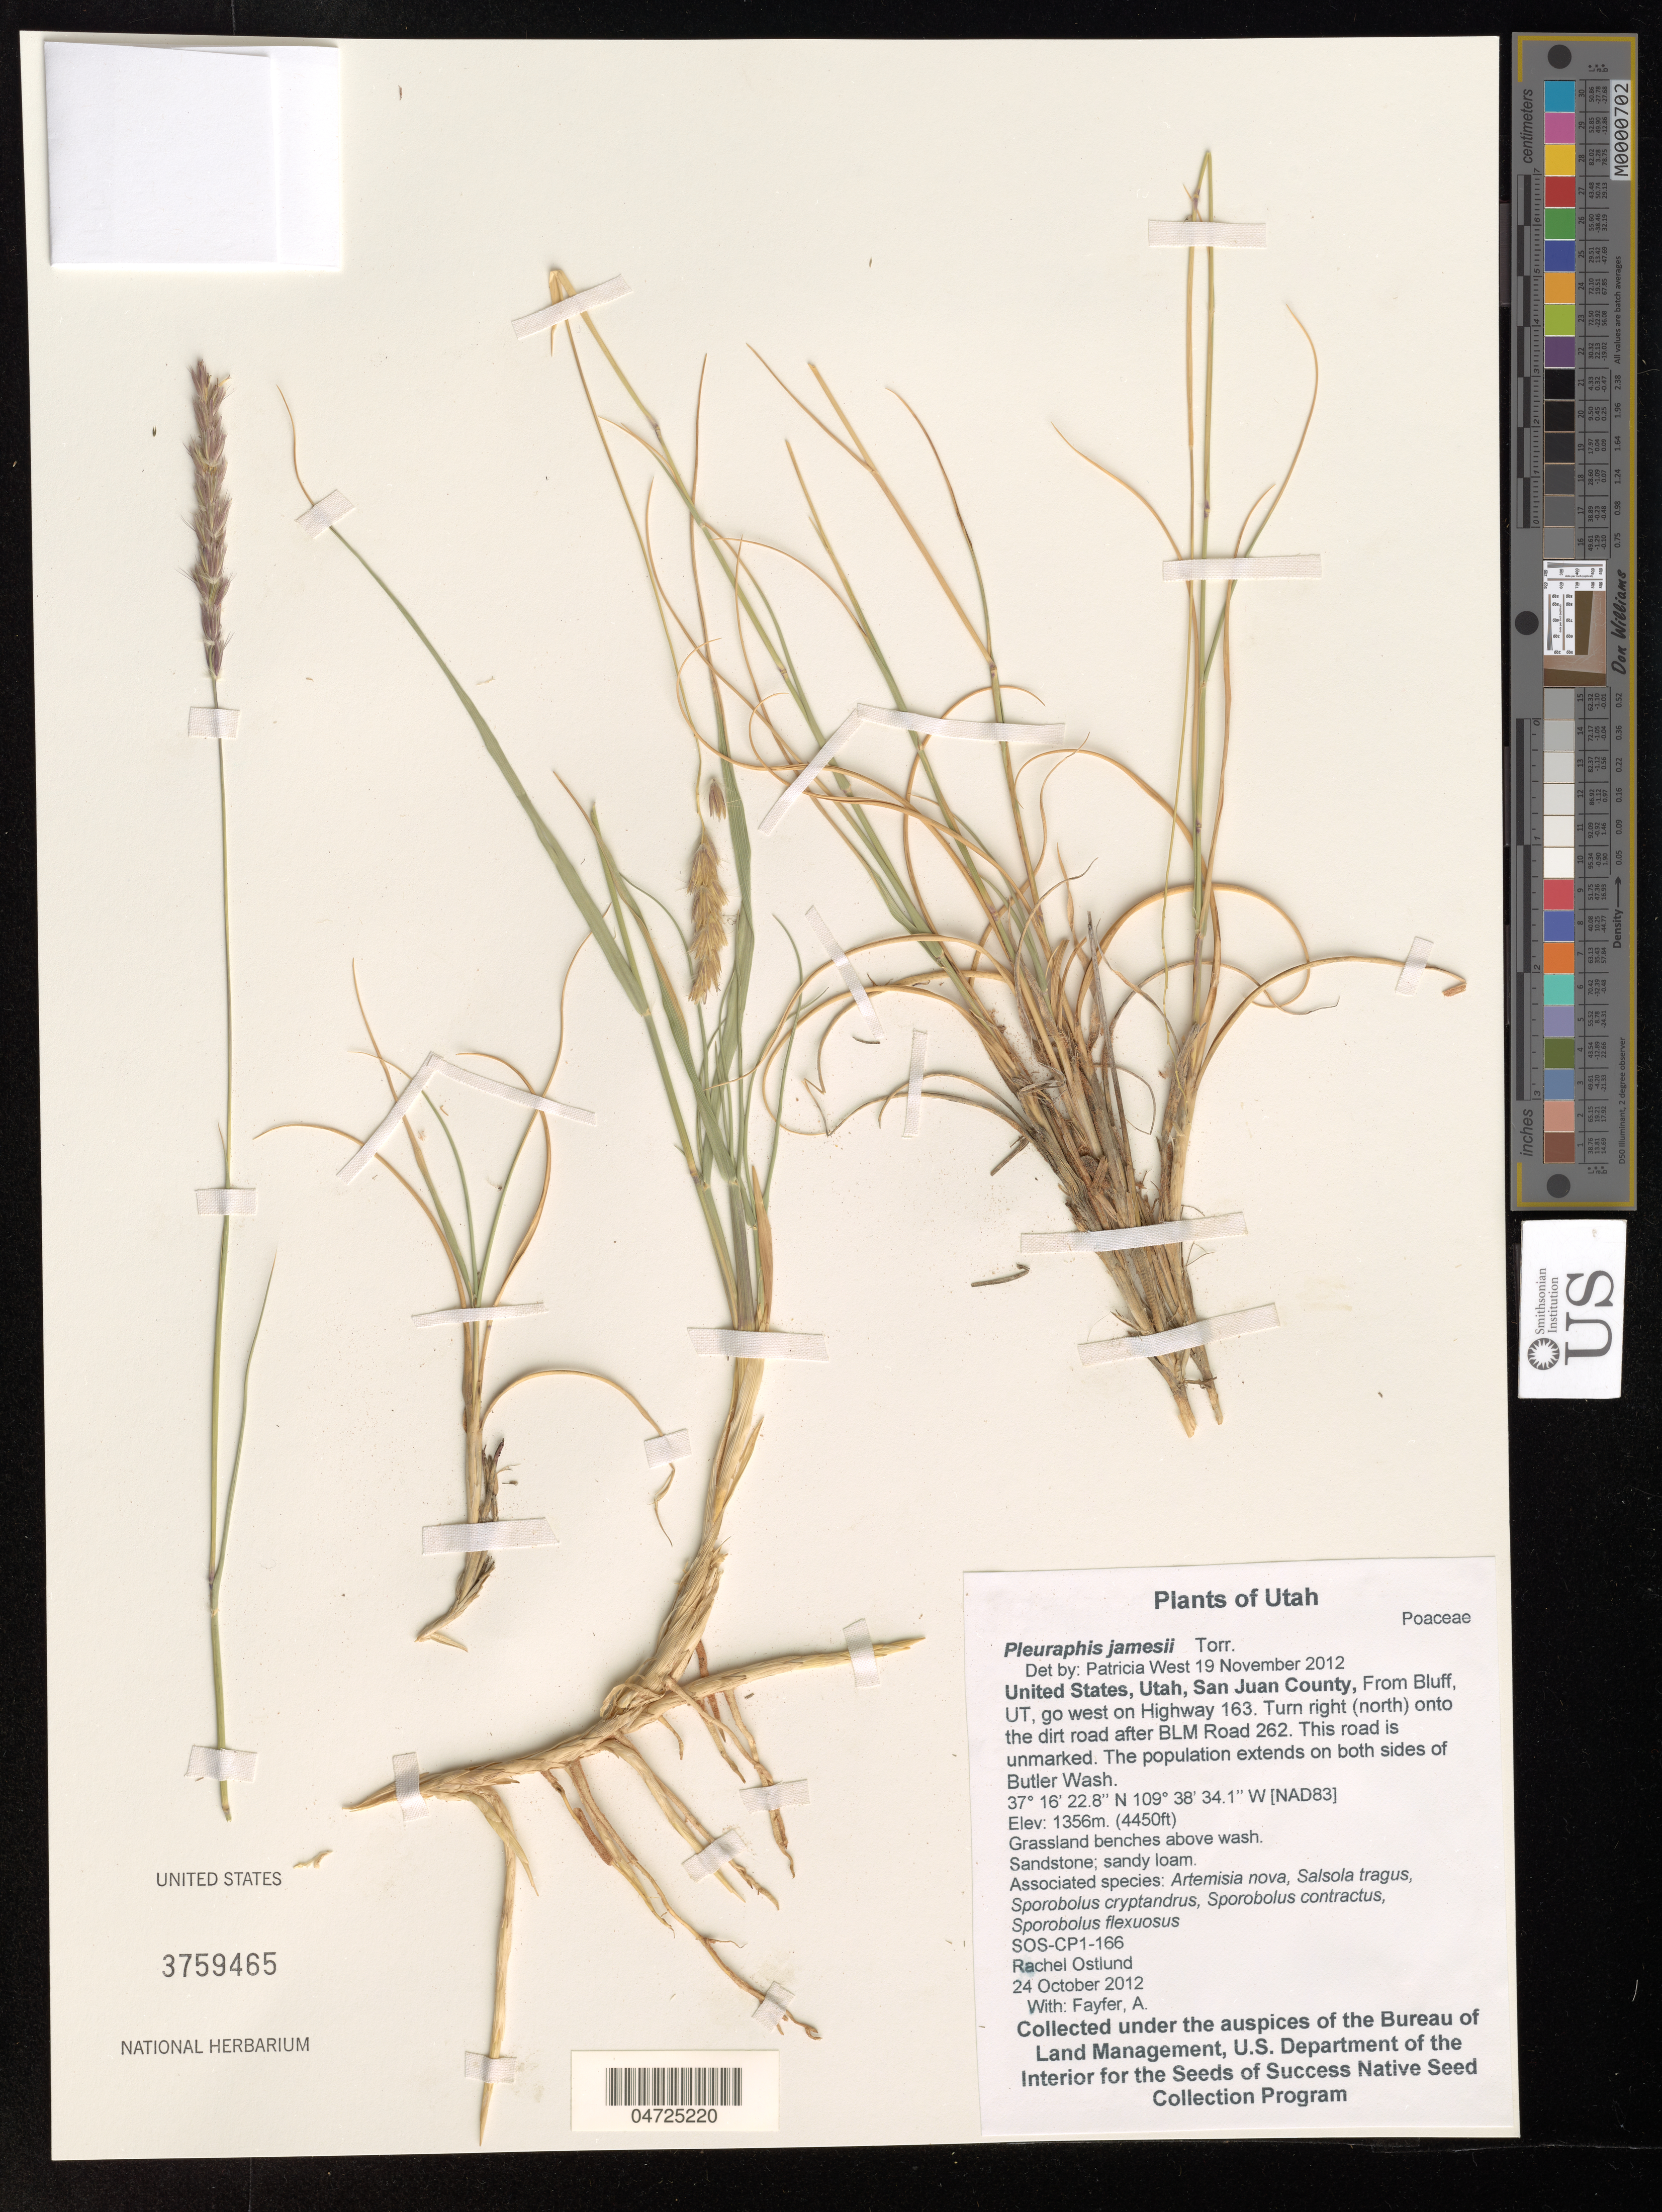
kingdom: Plantae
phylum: Tracheophyta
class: Liliopsida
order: Poales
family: Poaceae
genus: Pleuraphis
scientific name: Pleuraphis jamesii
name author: Torr.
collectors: R. Ostlund & A. Fayfer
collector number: SOS-CP1-166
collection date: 2012-10-24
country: United States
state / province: Utah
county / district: San Juan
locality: San Juan County, From Bluff, UT. go west on Highway 163. Turn right (north) onto the dirt road after BLM Road 262. This road is unmarked. The population extends on both sides of Butler Wash. [NAD83].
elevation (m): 1356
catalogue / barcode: US 3759465